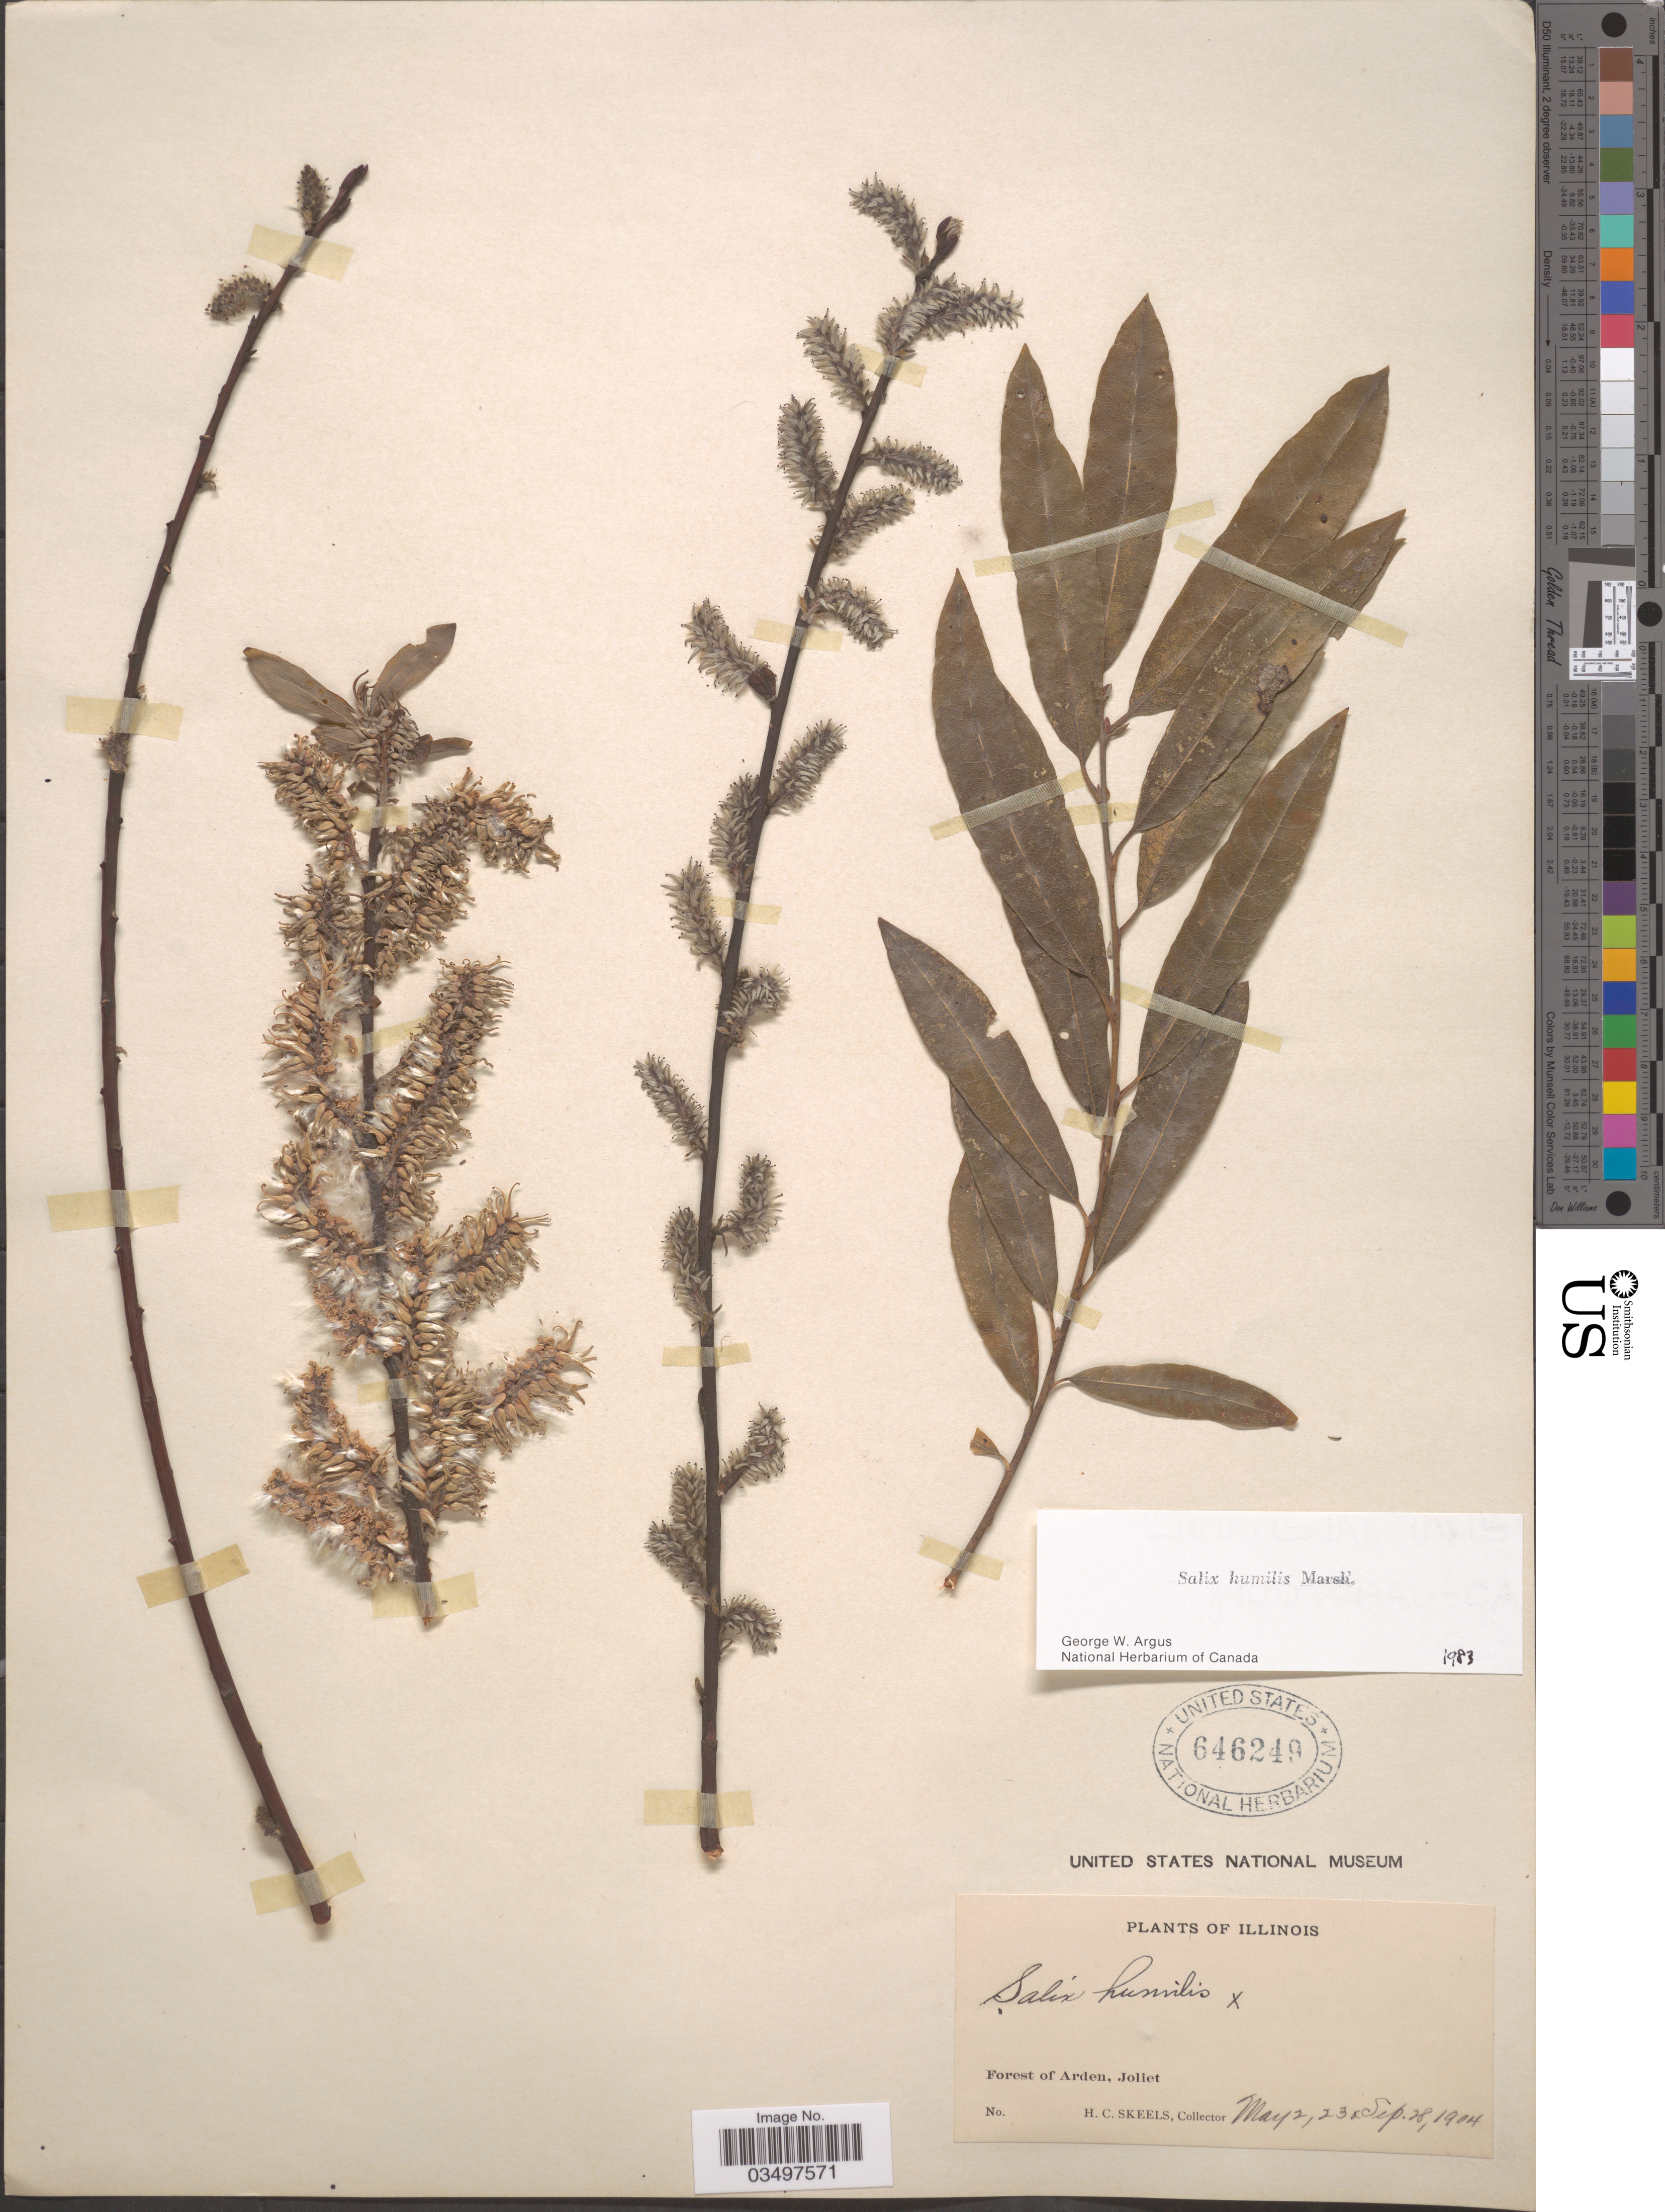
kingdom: Plantae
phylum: Tracheophyta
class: Magnoliopsida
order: Malpighiales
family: Salicaceae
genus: Salix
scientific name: Salix humilis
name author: Marshall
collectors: H. Skeels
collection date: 1904-05-02/1904-09-28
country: United States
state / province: Illinois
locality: Forest of Arden, Joliet.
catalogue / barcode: US 646249